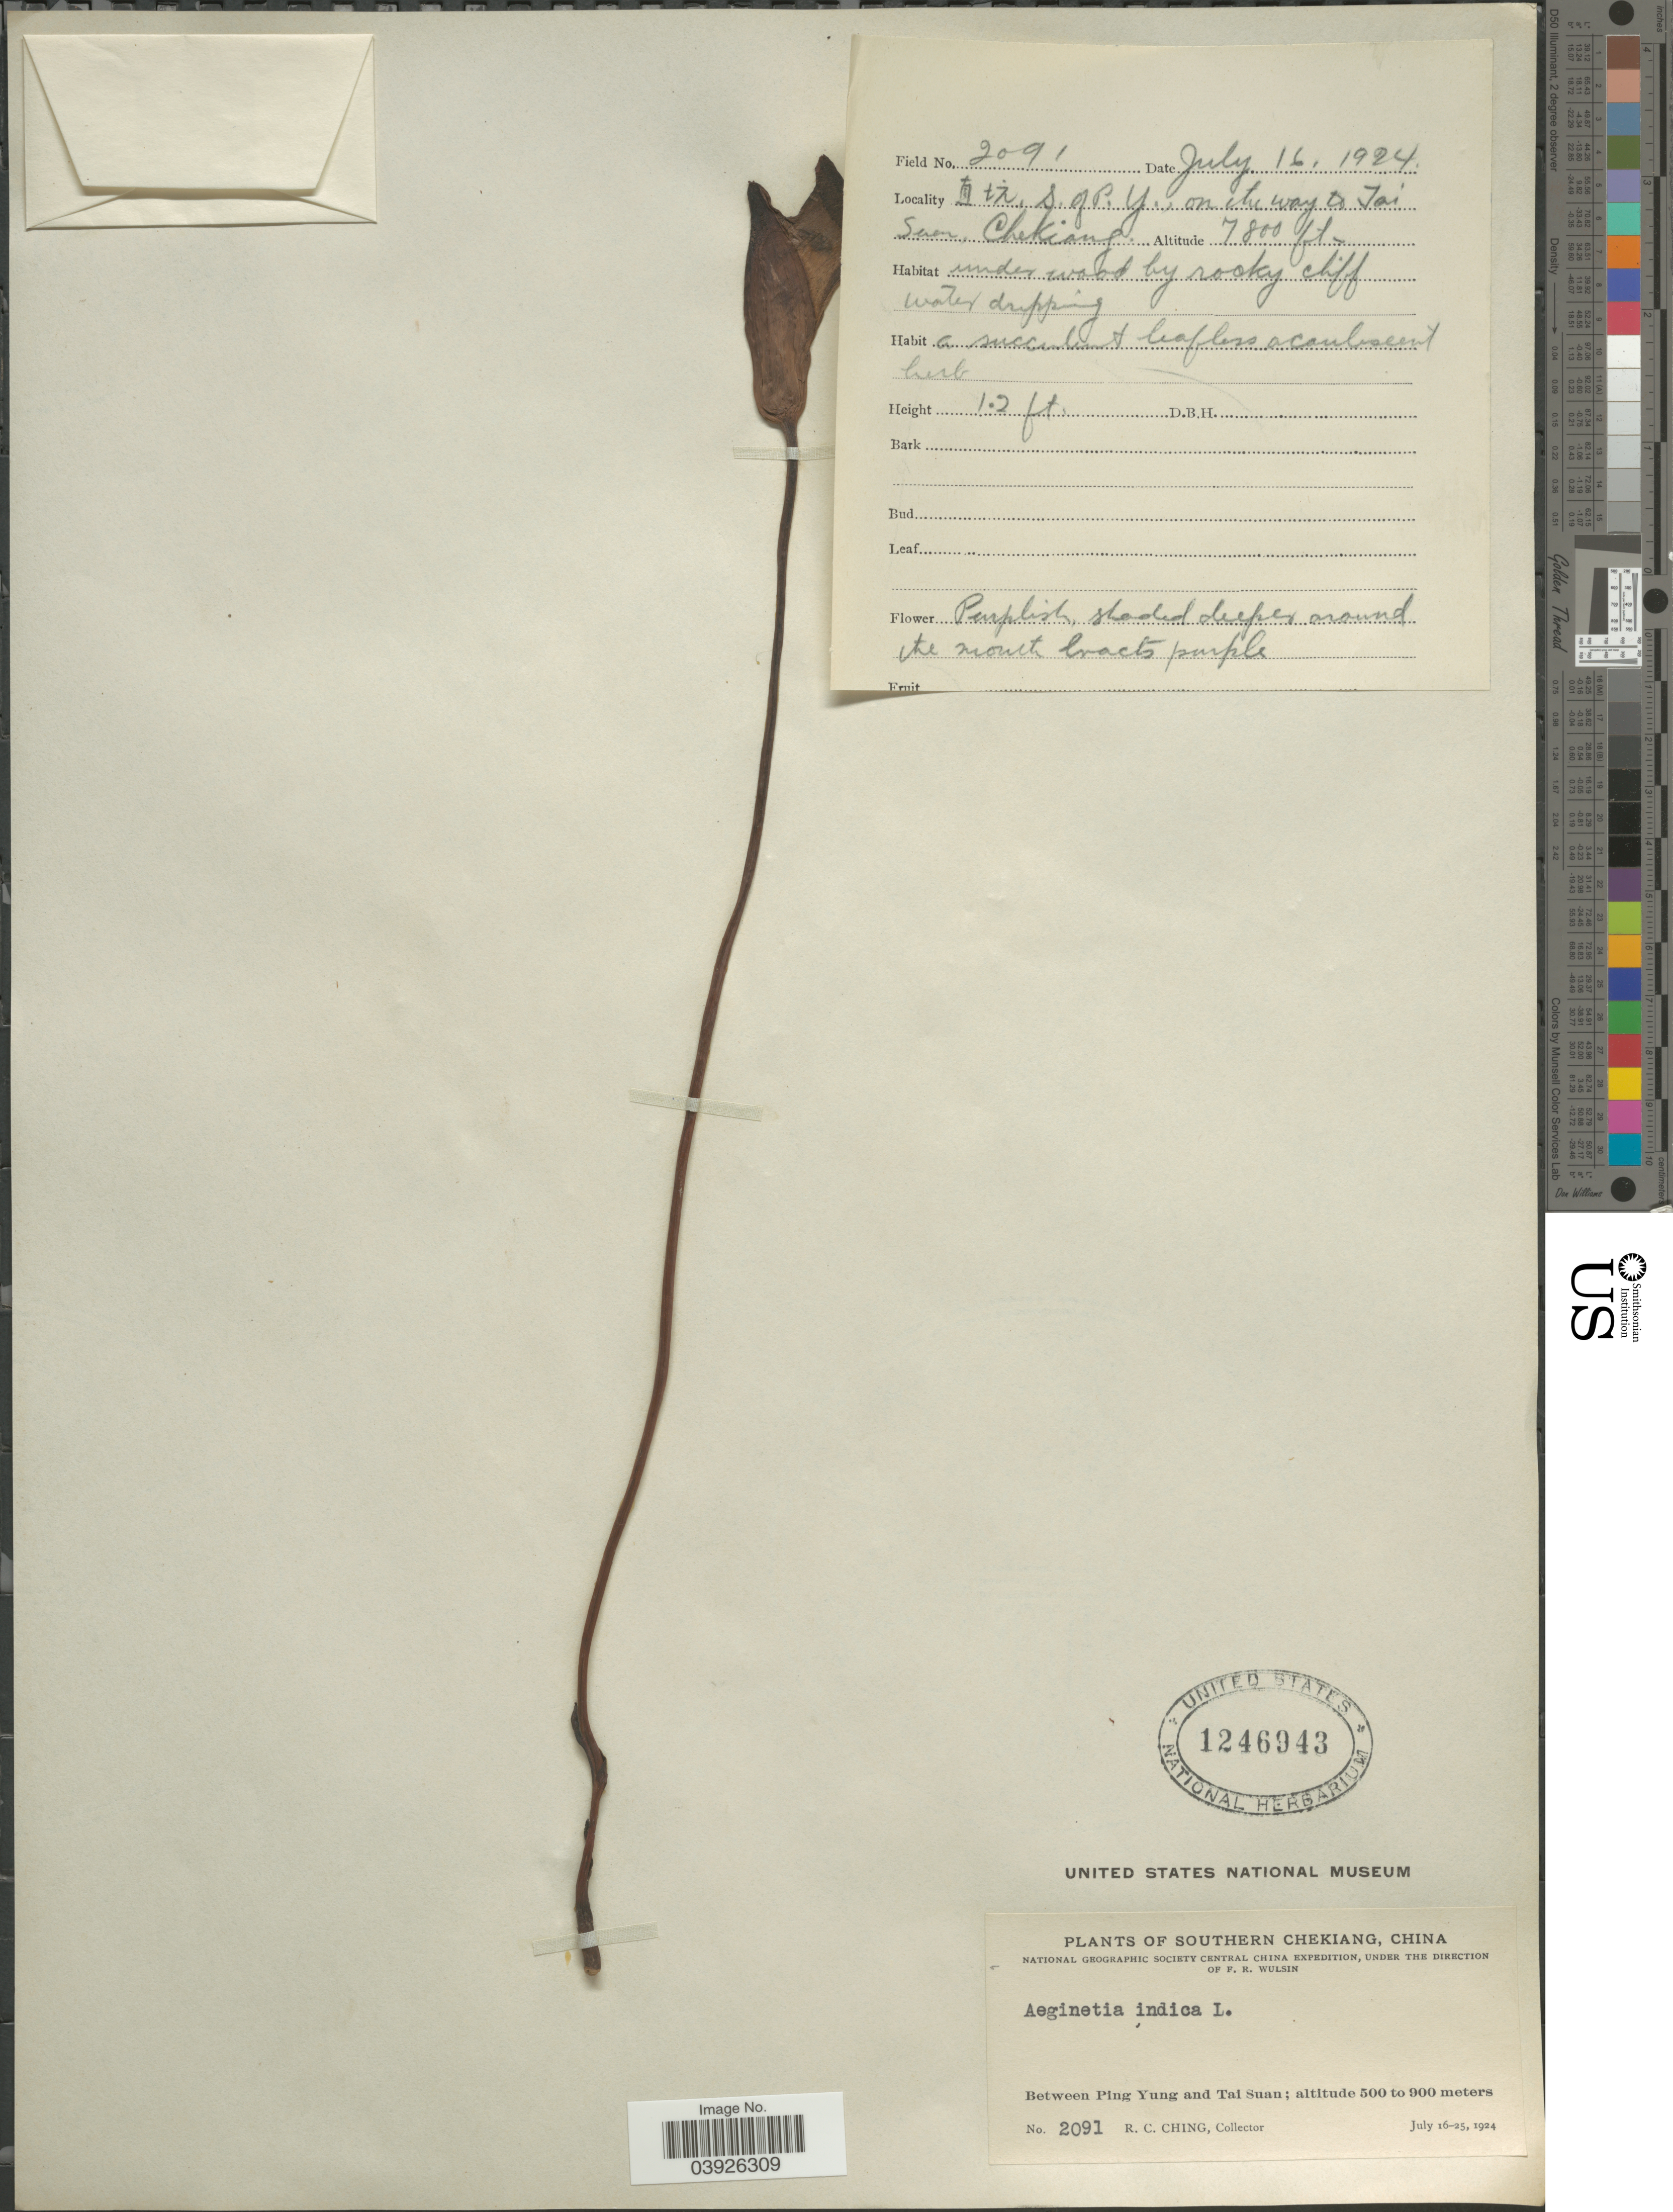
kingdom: Plantae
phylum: Tracheophyta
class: Magnoliopsida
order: Lamiales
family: Orobanchaceae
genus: Aeginetia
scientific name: Aeginetia indica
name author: L.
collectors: R. C. Ching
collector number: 2091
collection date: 1924-07-16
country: China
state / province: Zhejiang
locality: X, S. of P. Y., on the way to Tai Suan. Southern Chekiang. Between Ping Yung and Tai Suan.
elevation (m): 2377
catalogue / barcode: US 1246943